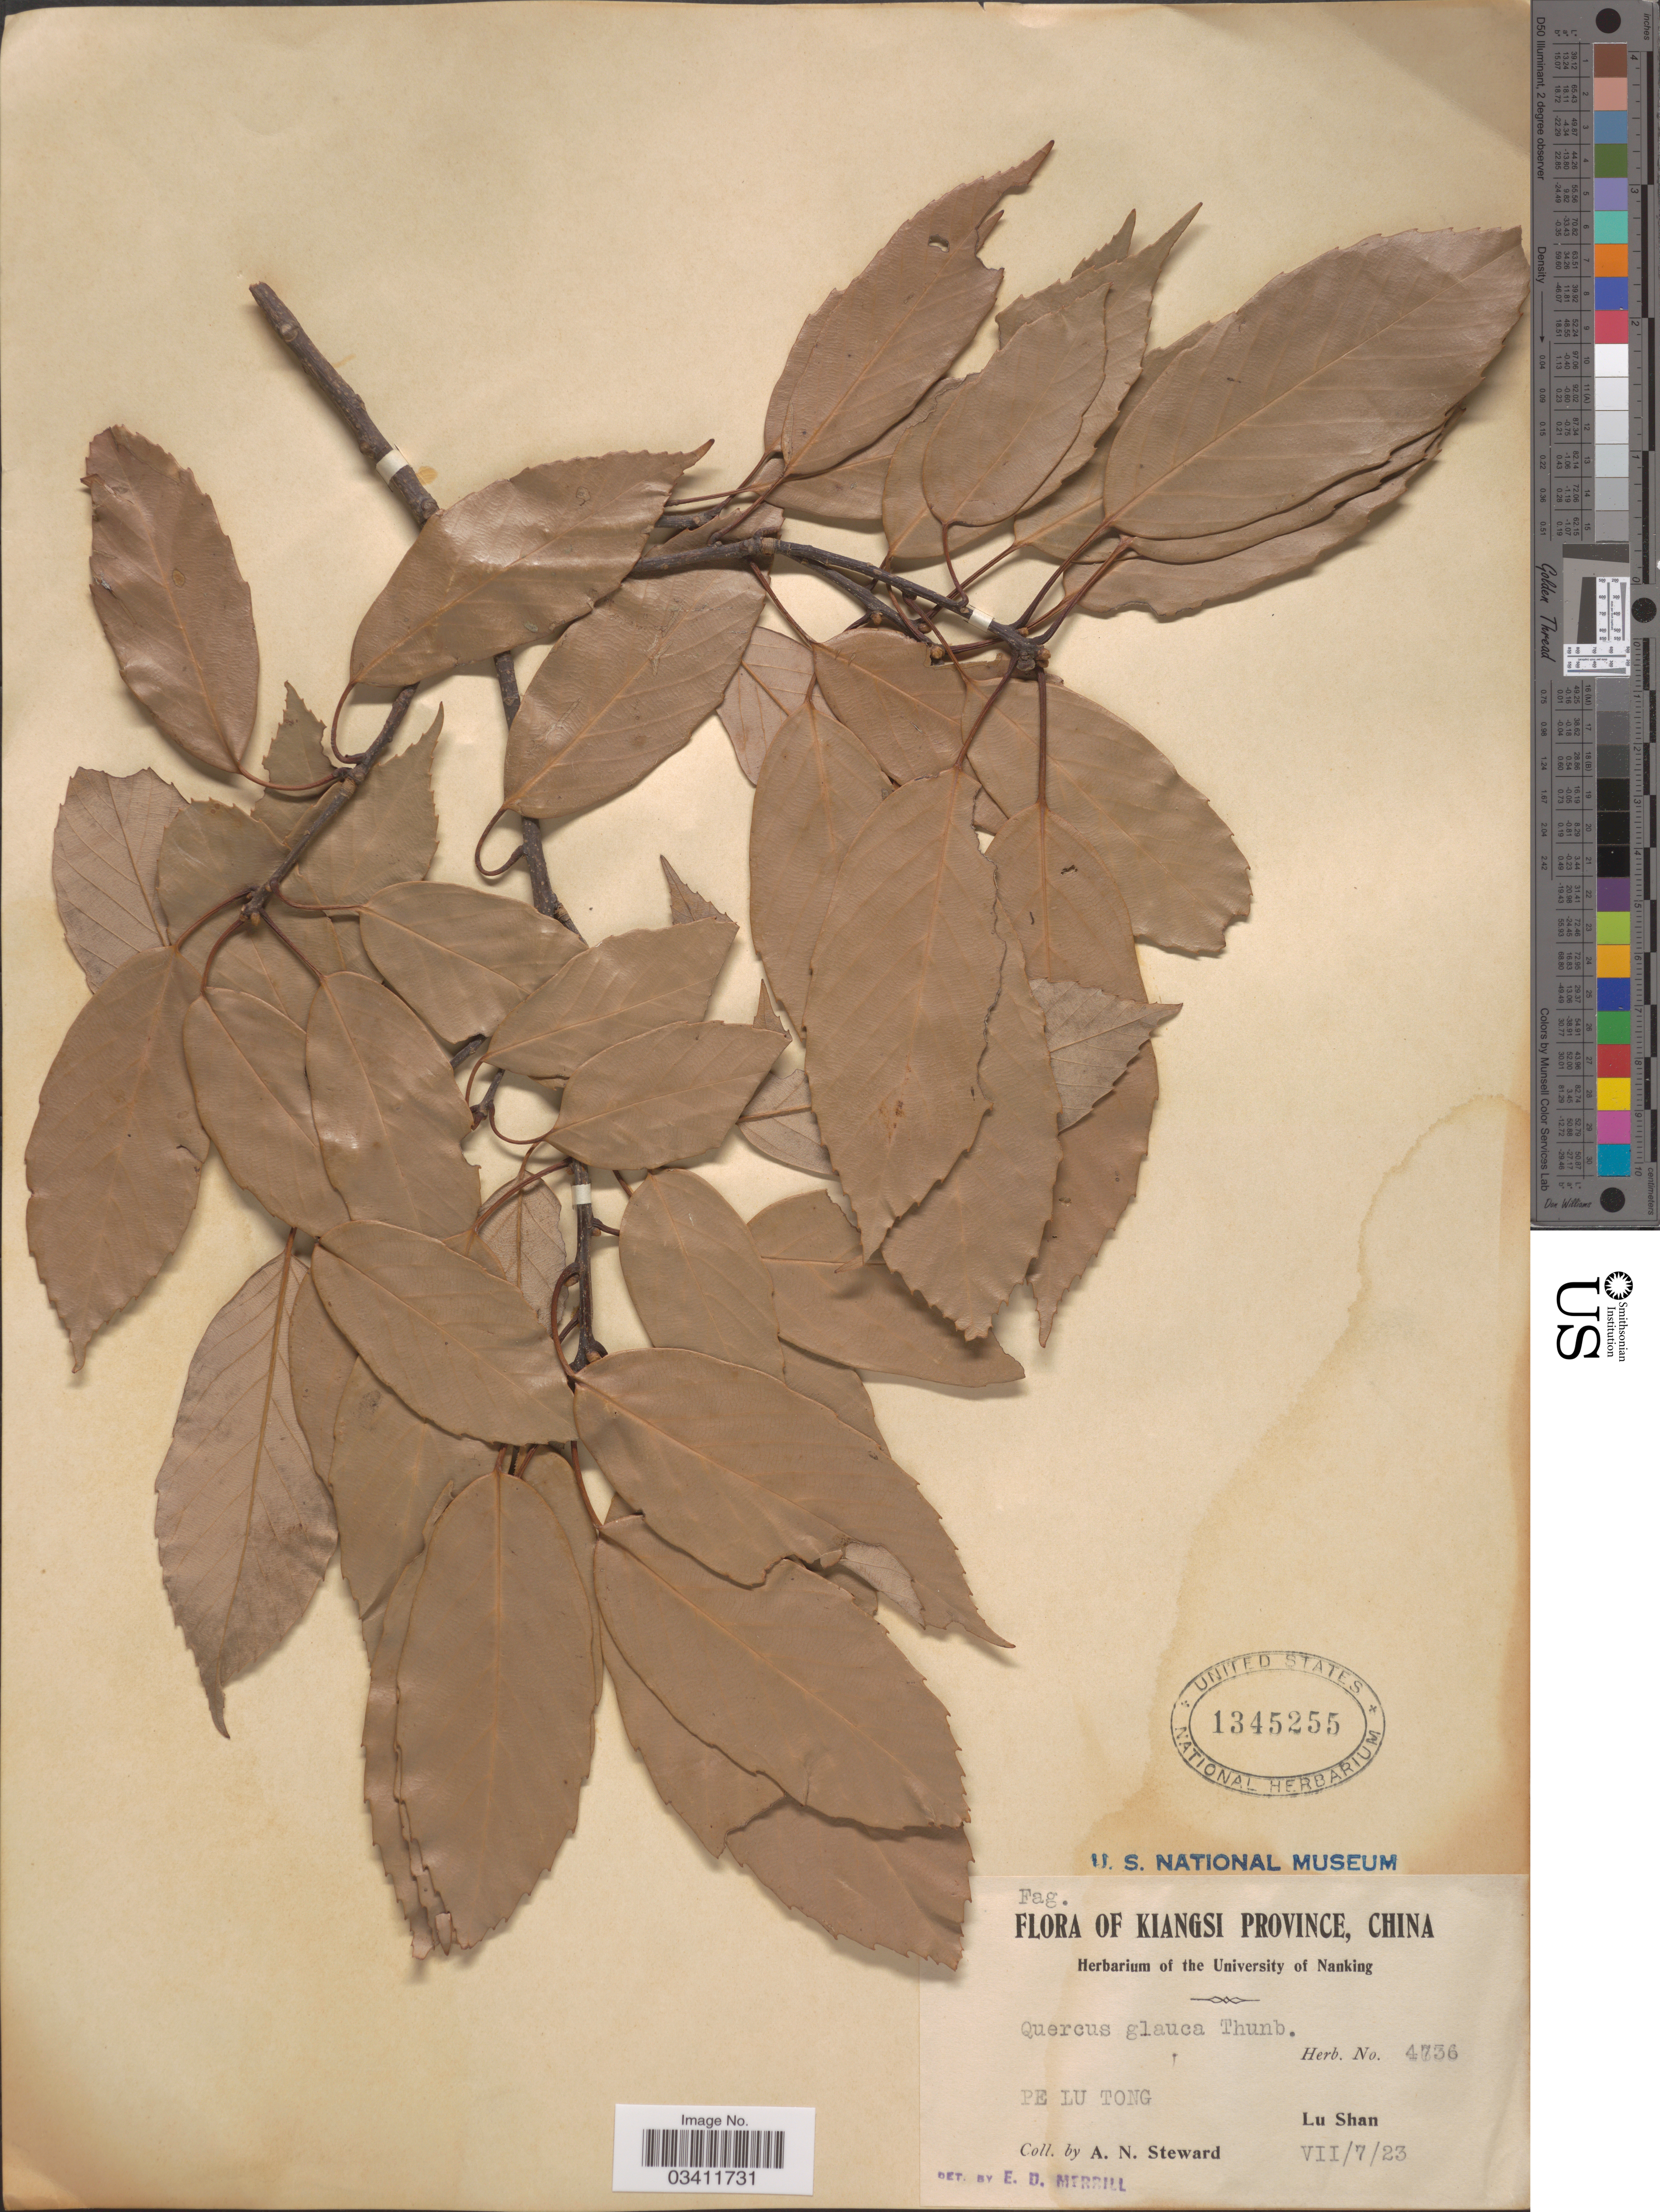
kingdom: Plantae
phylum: Tracheophyta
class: Magnoliopsida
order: Fagales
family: Fagaceae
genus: Quercus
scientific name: Quercus glauca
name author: Thunb.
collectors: A. N. Steward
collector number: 4736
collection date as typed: Transcribed d/m/y: 7/7/23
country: China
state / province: Jiangxi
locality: Kiangsi Province. Pe Lu Tong. Lu Shan.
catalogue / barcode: US 1345255